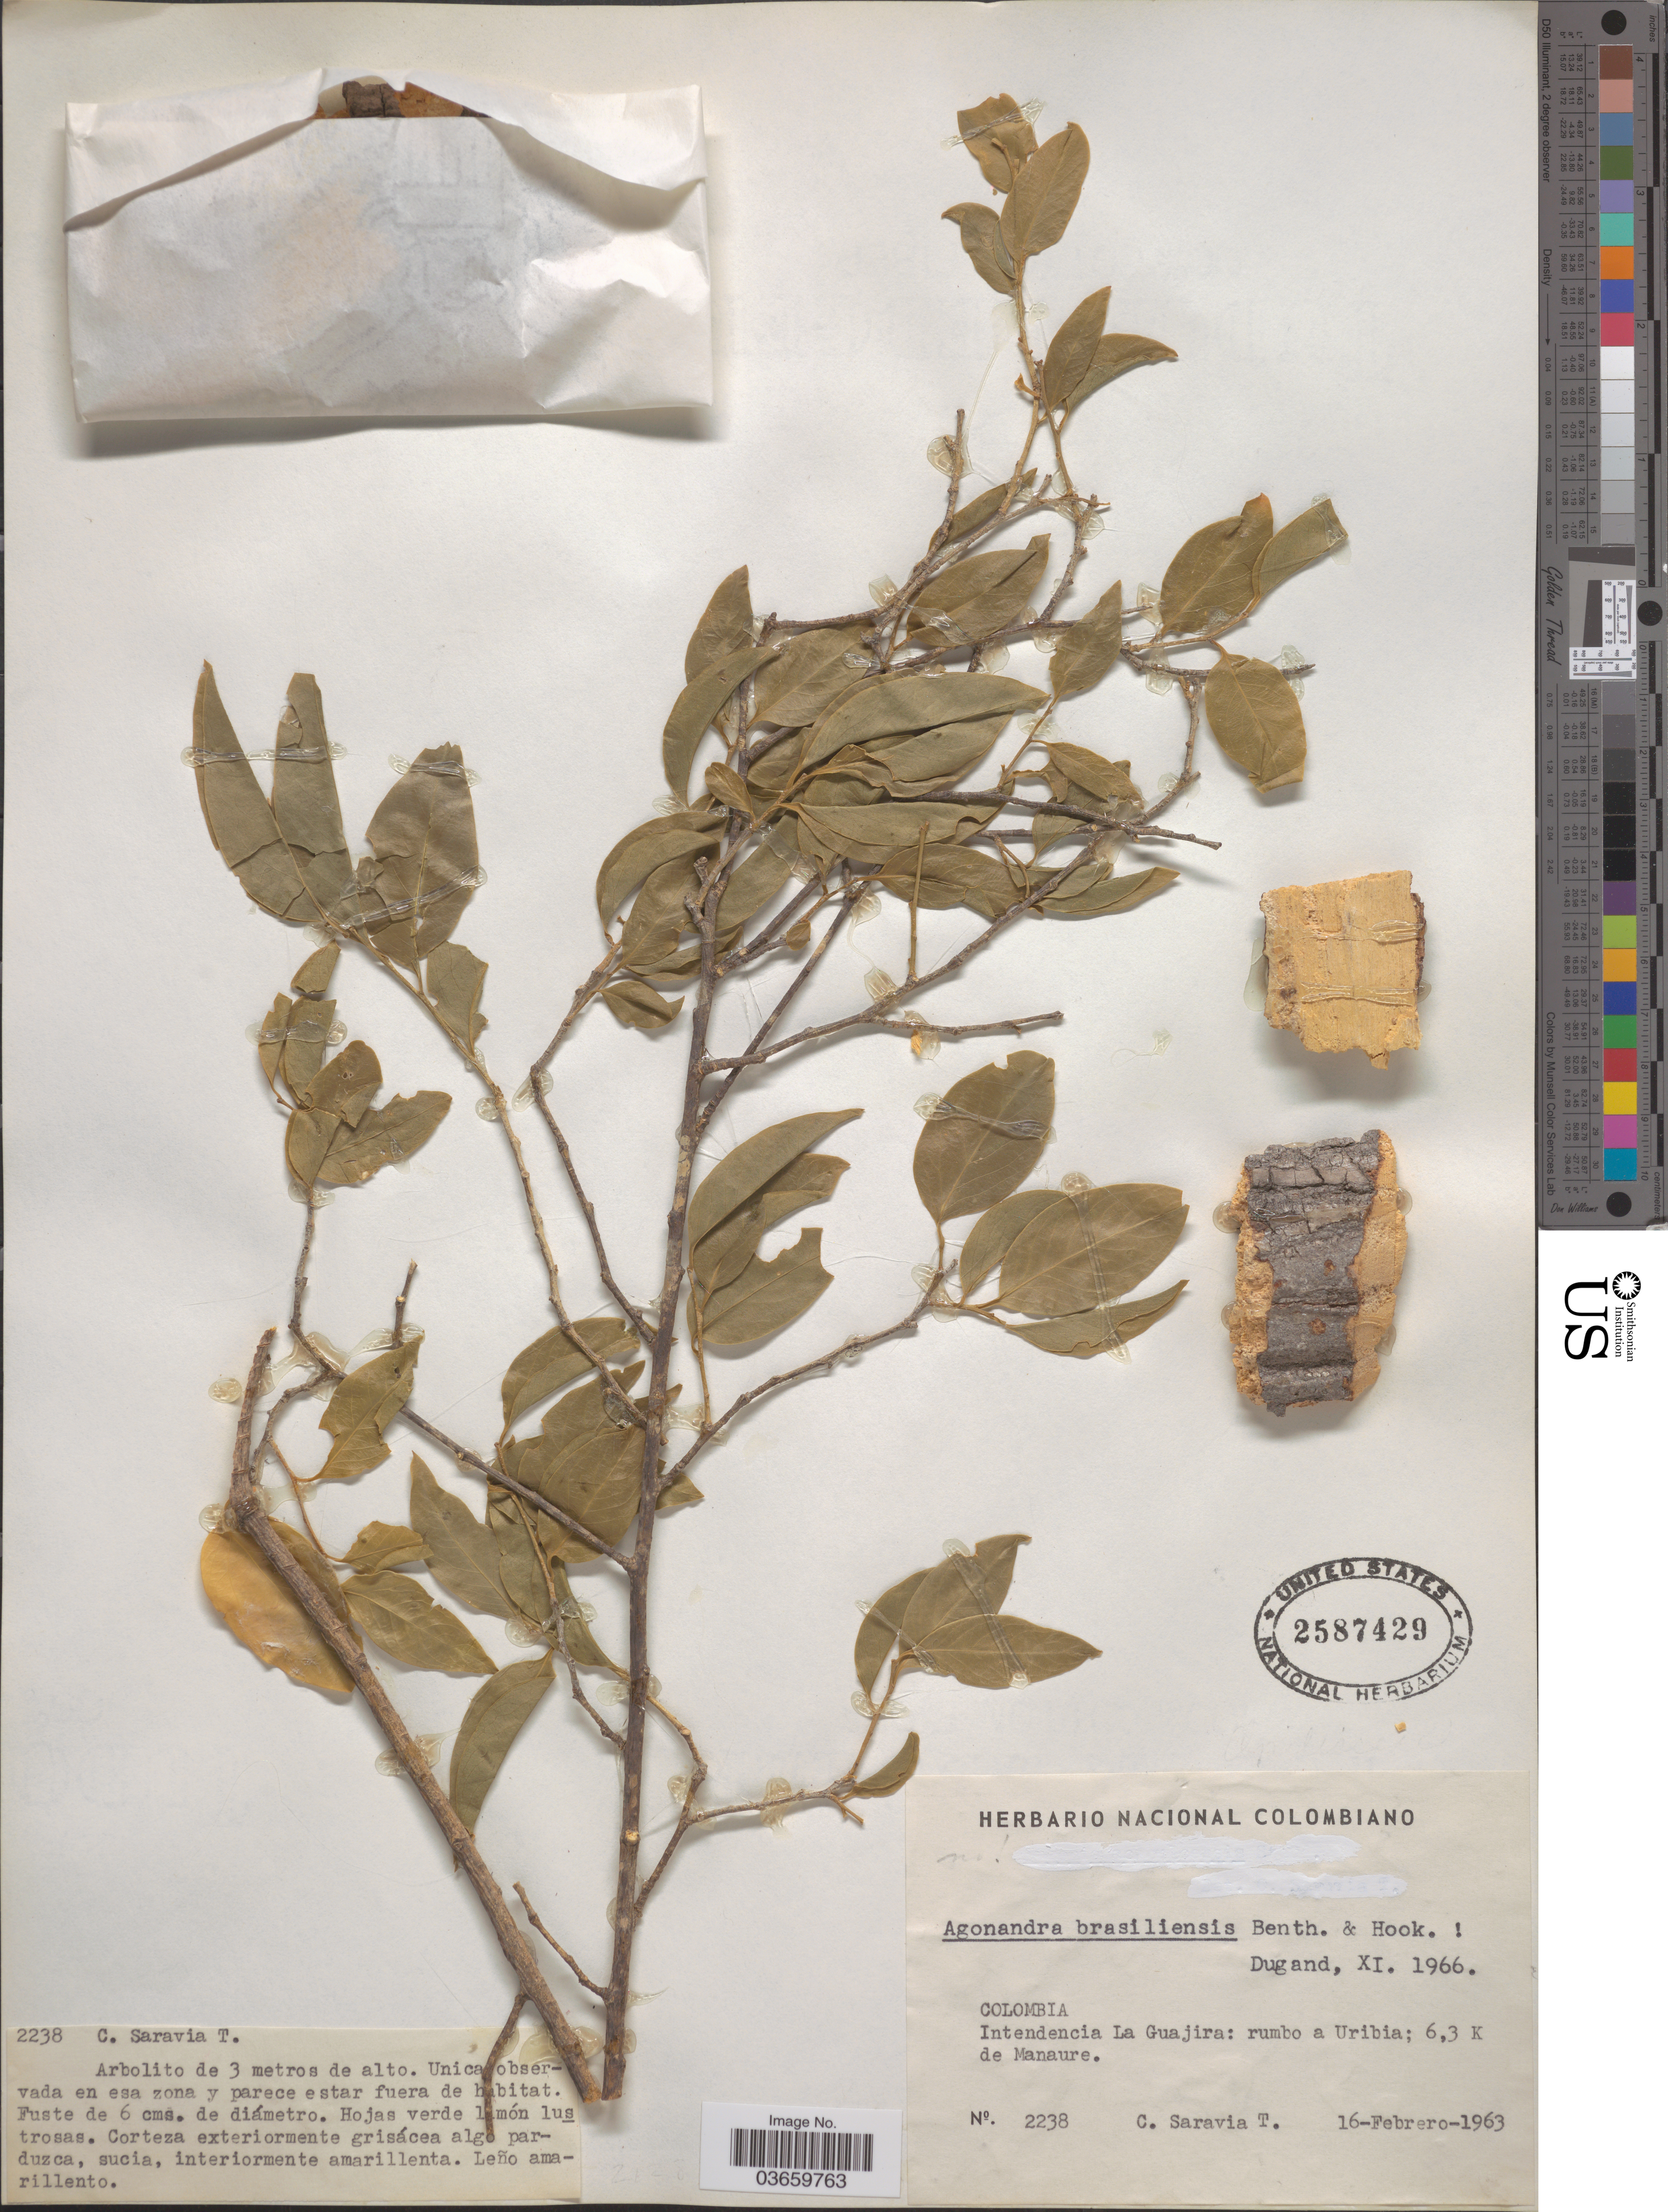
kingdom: Plantae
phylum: Tracheophyta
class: Magnoliopsida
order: Santalales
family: Opiliaceae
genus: Agonandra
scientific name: Agonandra brasiliensis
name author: Benth. & Hook. f.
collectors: C. Saravia T.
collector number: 2238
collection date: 1963-02-16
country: Colombia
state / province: La Guajira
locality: Intendencia La Guajira: rumbo a Uribia; 6,3 K de Manaure.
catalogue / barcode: US 2587429